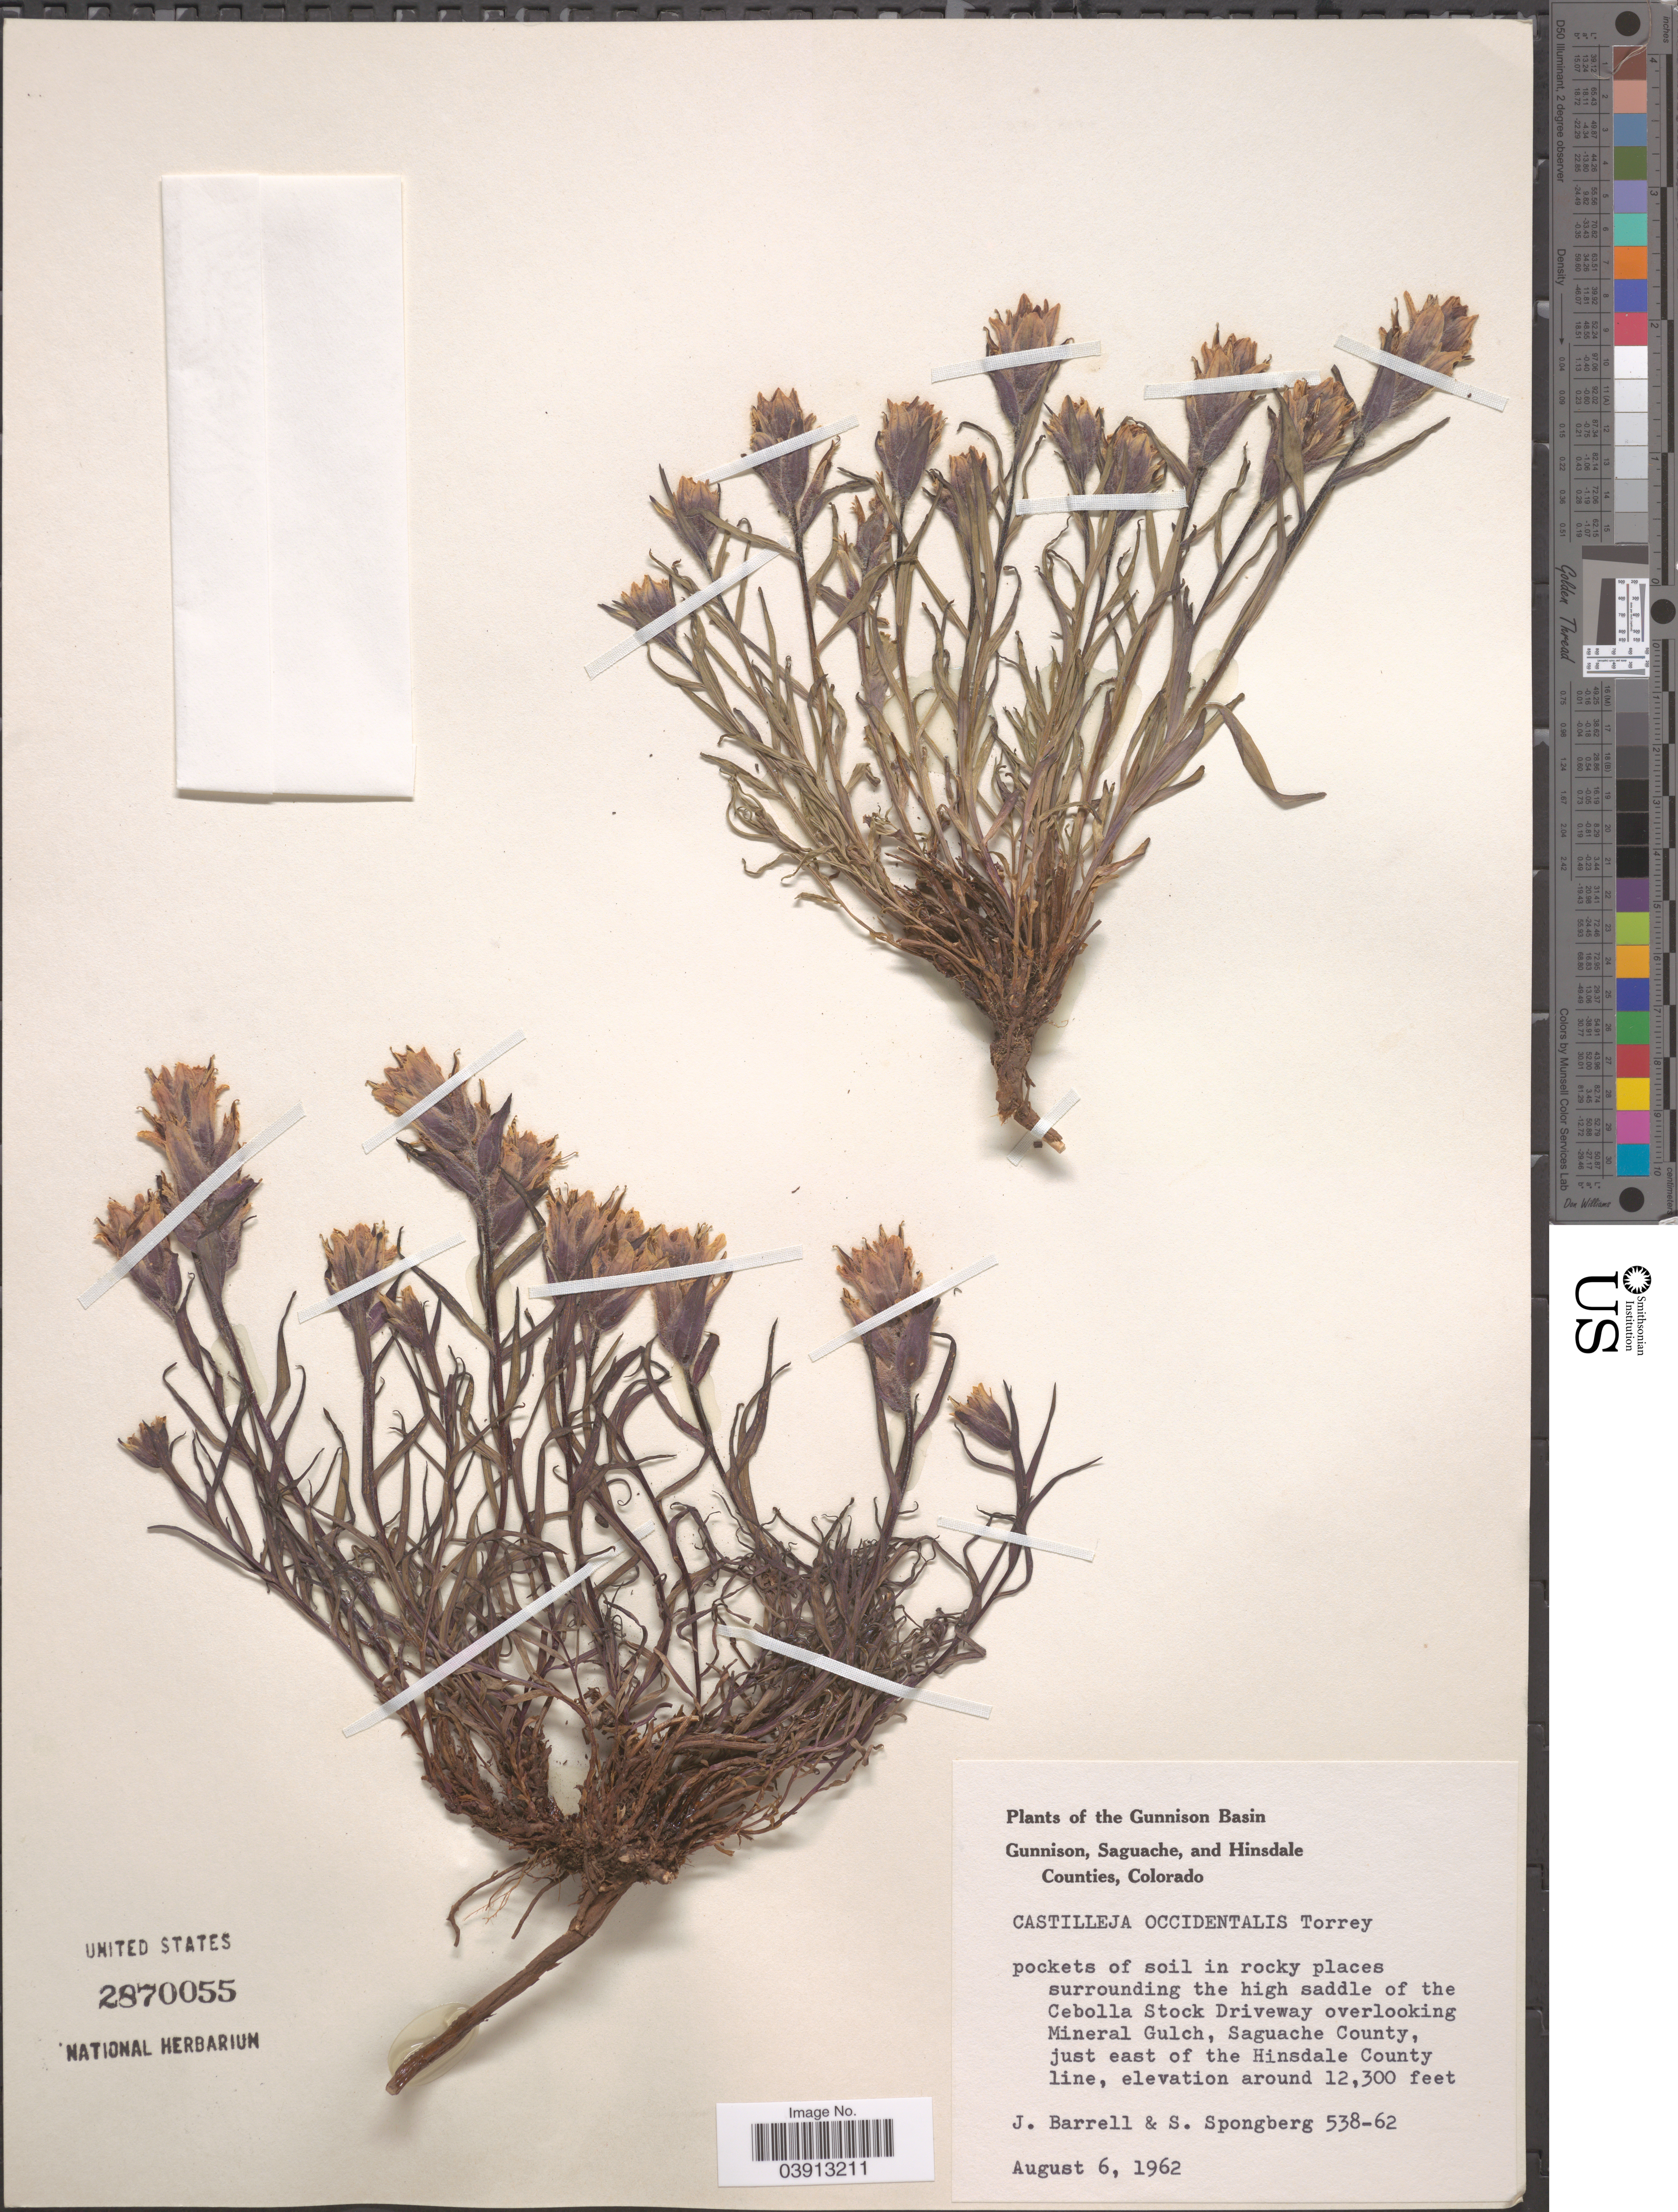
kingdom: Plantae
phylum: Tracheophyta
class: Magnoliopsida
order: Lamiales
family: Orobanchaceae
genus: Castilleja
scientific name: Castilleja occidentalis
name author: Torr.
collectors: J. Barrell & S. A.Spongberg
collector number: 538-62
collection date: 1962-08-06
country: United States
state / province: Colorado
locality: Gunnison Basin. In rocky places surrounding the high saddle of the Cebolla Stock Driveway overlooking Mineral Gulch, Saguache County, just east of the Hinsdale County line.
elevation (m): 3749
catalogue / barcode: US 2870055